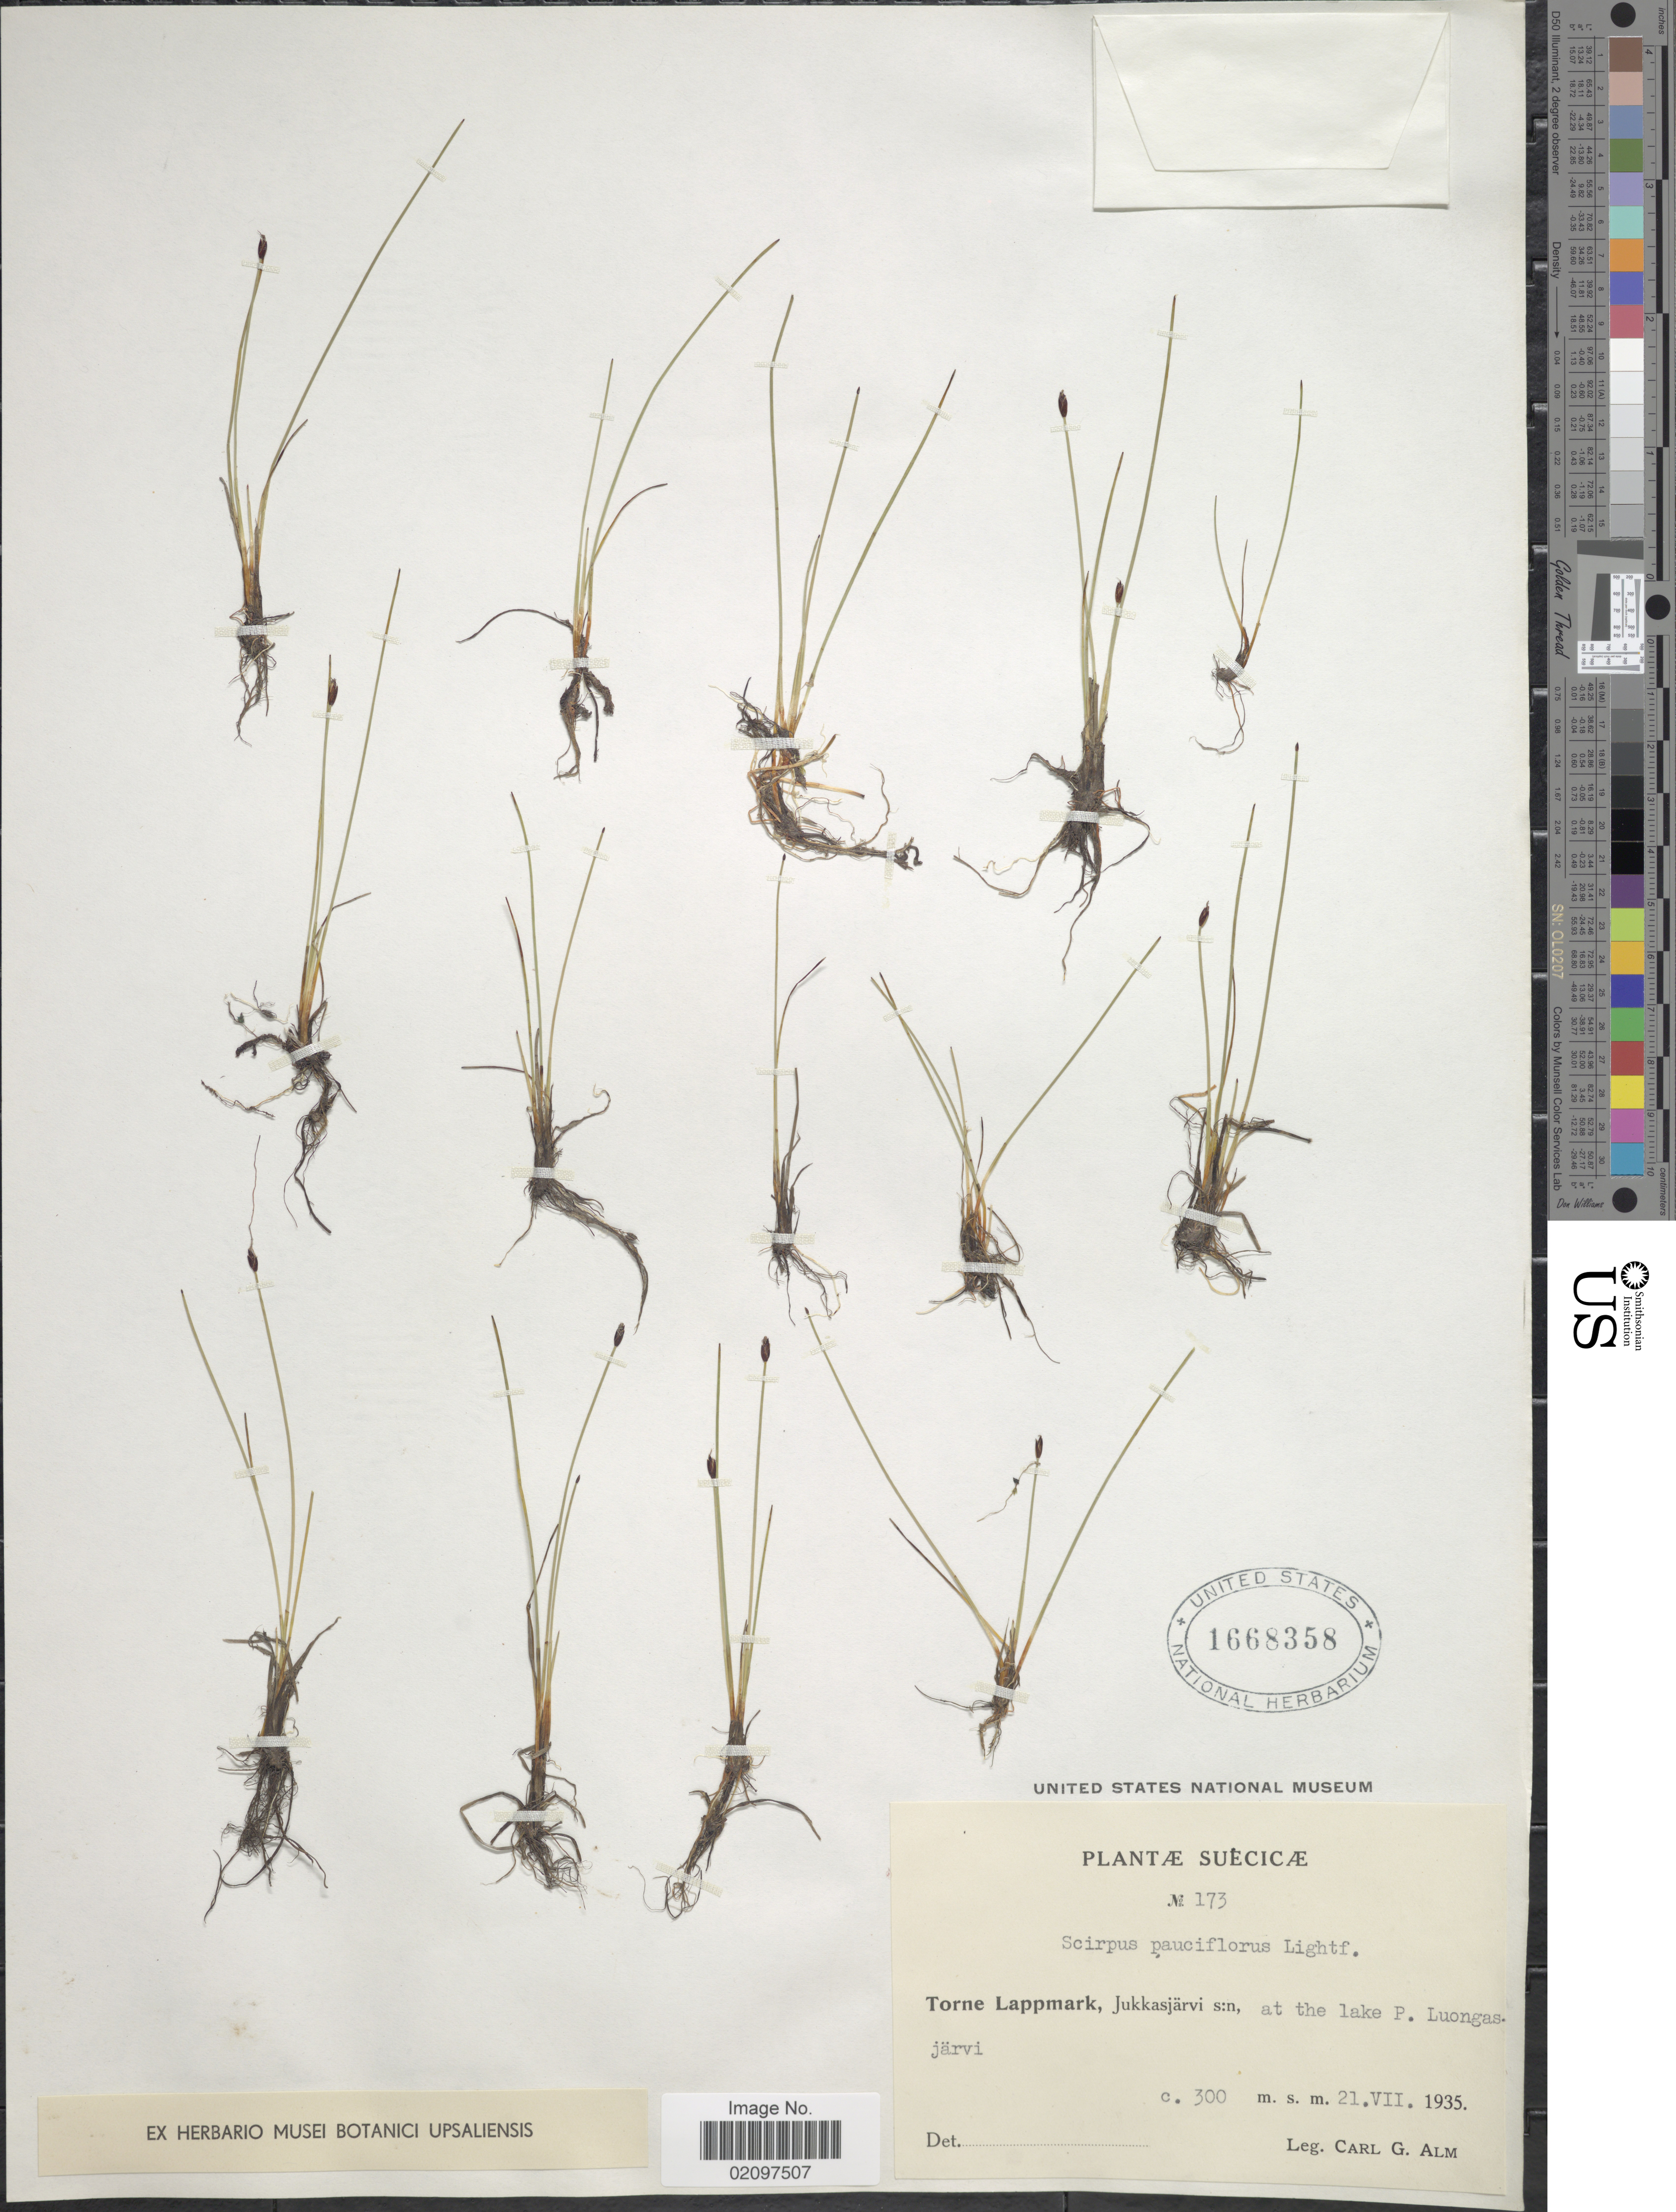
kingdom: Plantae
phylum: Tracheophyta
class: Liliopsida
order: Poales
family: Cyperaceae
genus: Eleocharis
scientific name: Eleocharis quinqueflora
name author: (Hartmann) O. Schwarz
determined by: Strong, Mark T., (BOT), Smithsonian Institution - National Museum of Natural History (UNITED STATES)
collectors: C. G. Alm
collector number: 173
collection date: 1935-07-21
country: Sweden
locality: Torne Lappmark, Jukasjärvi s:n, at the lake P. Luongasjärvi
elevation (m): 300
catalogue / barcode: US 1668358